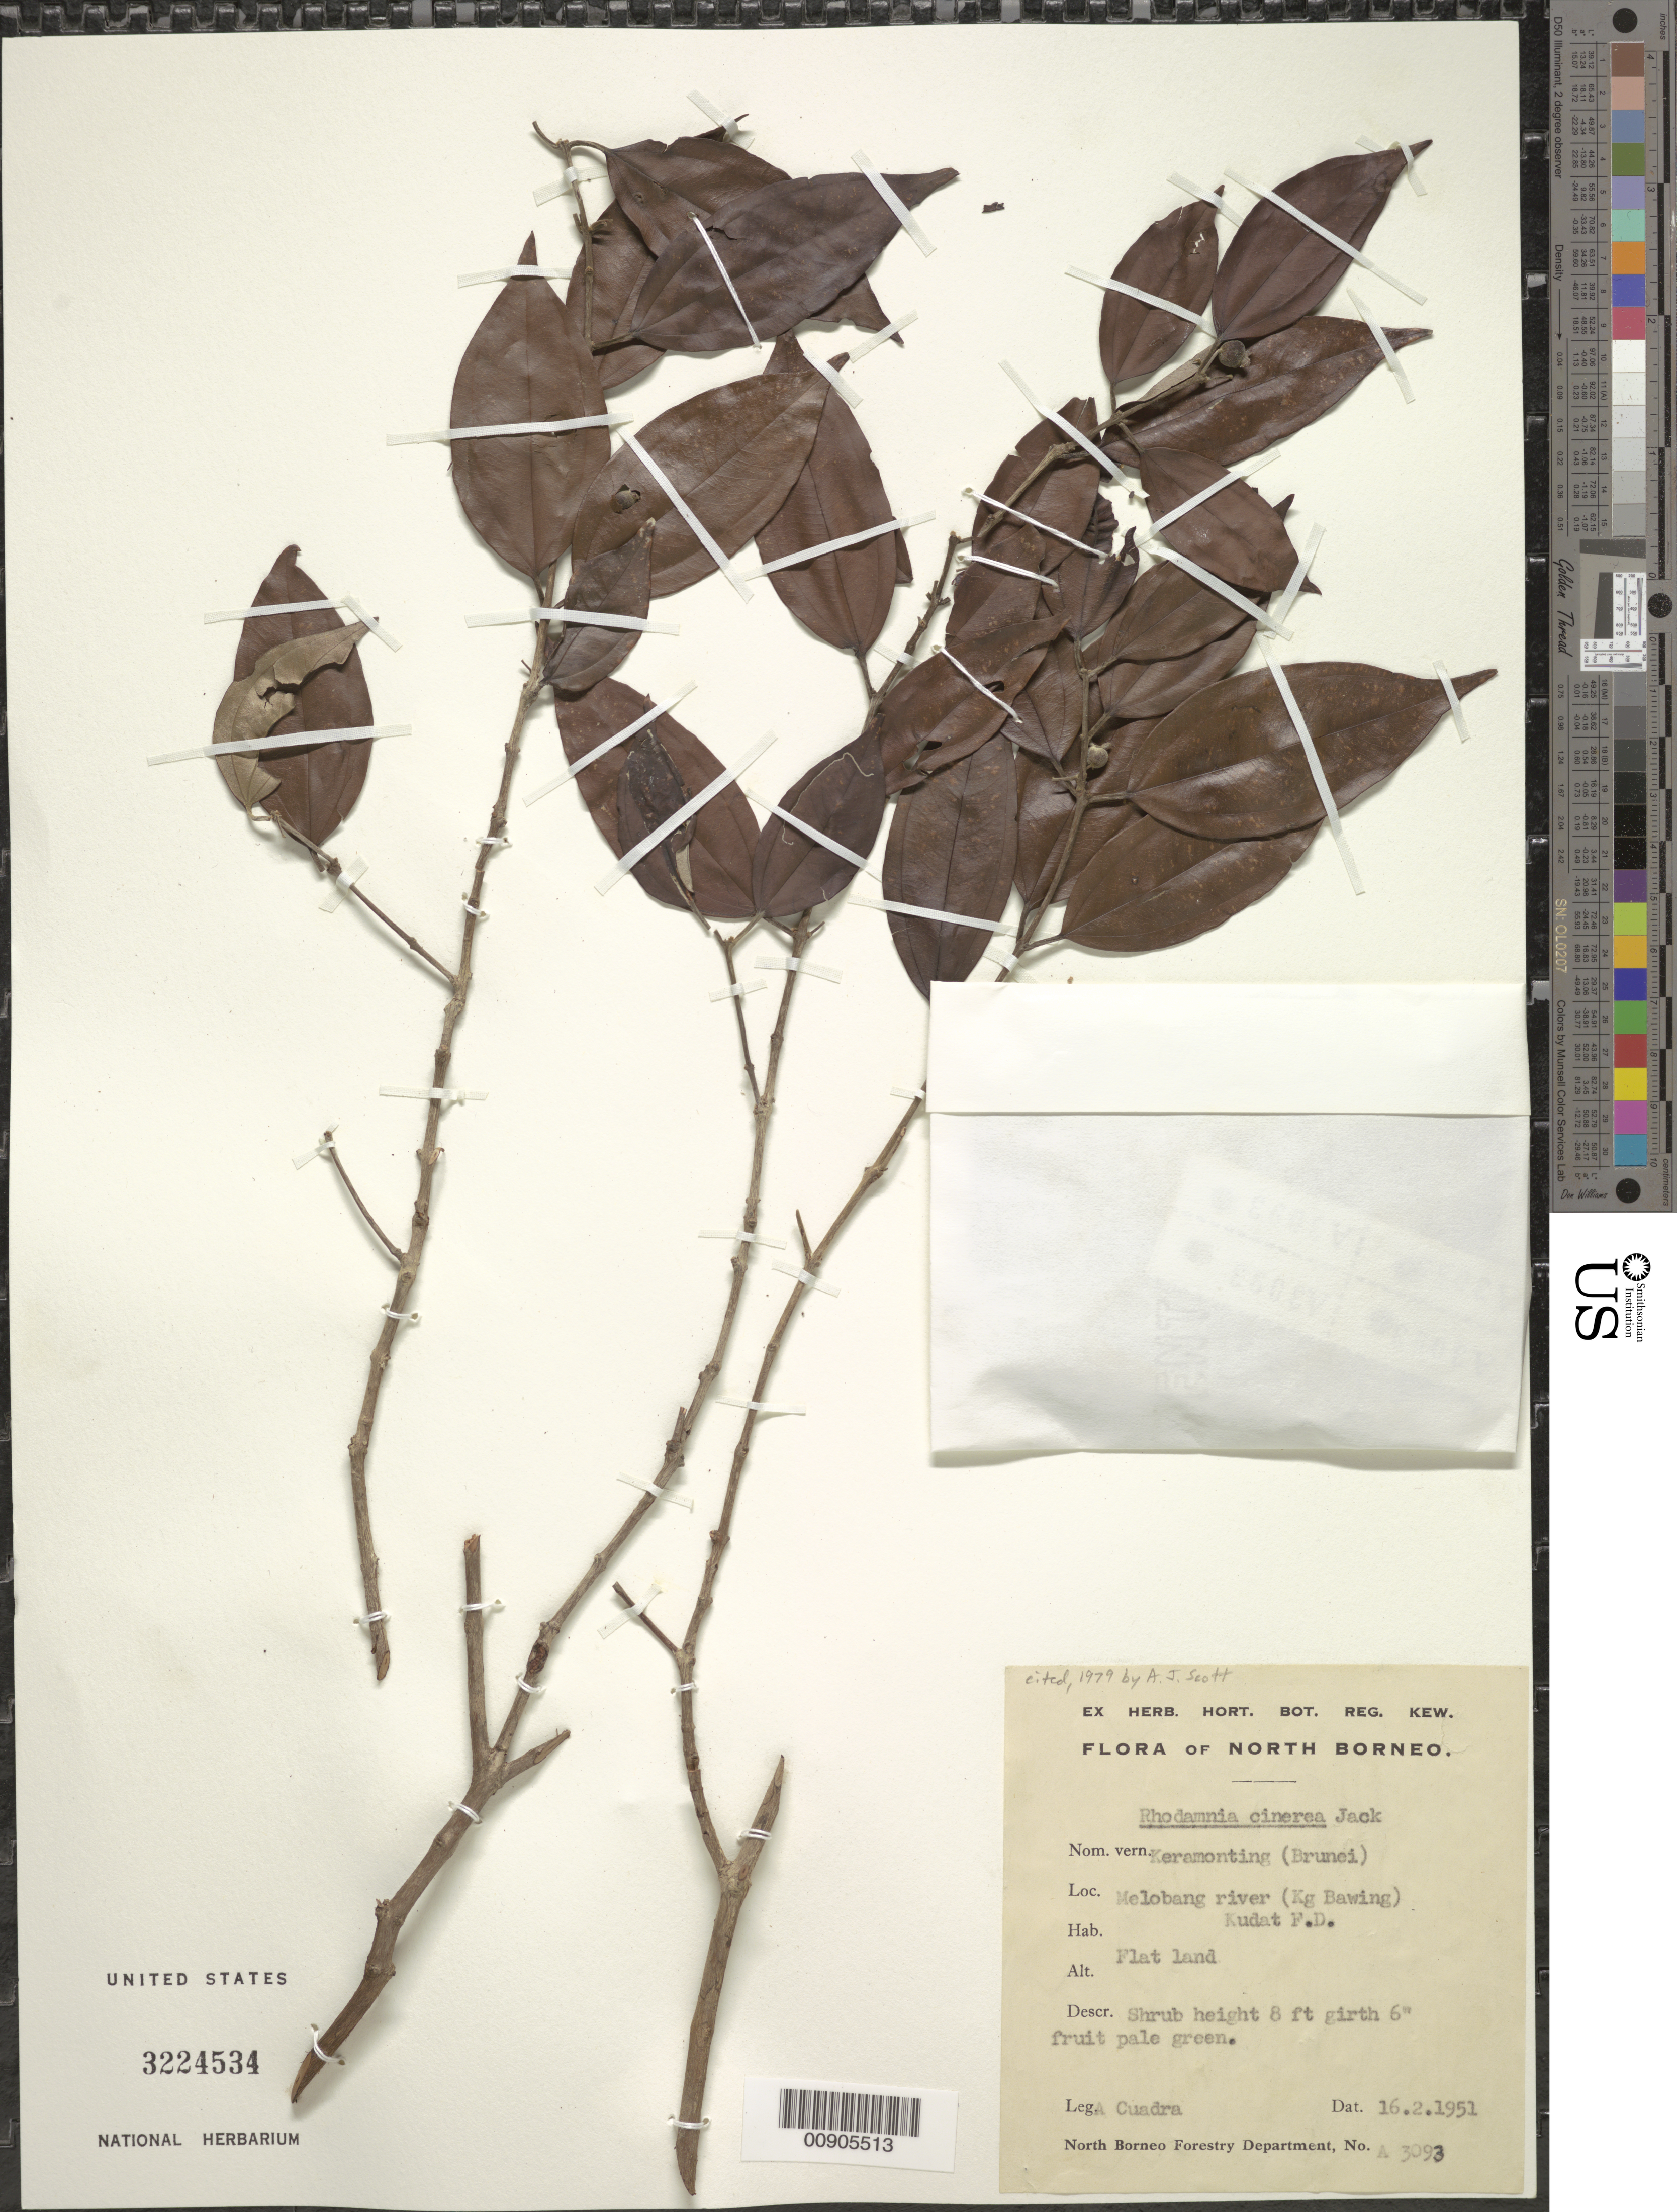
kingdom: Plantae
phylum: Tracheophyta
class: Magnoliopsida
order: Myrtales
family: Myrtaceae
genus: Rhodamnia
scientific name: Rhodamnia cinerea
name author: Jack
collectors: A. Cuadra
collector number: A 3093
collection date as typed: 16 Feb 1951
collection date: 1951-02-16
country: Malaysia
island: Borneo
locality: North Borneo. Melobang river (Kg Bawing) Kudat F.D.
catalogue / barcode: US 3224534